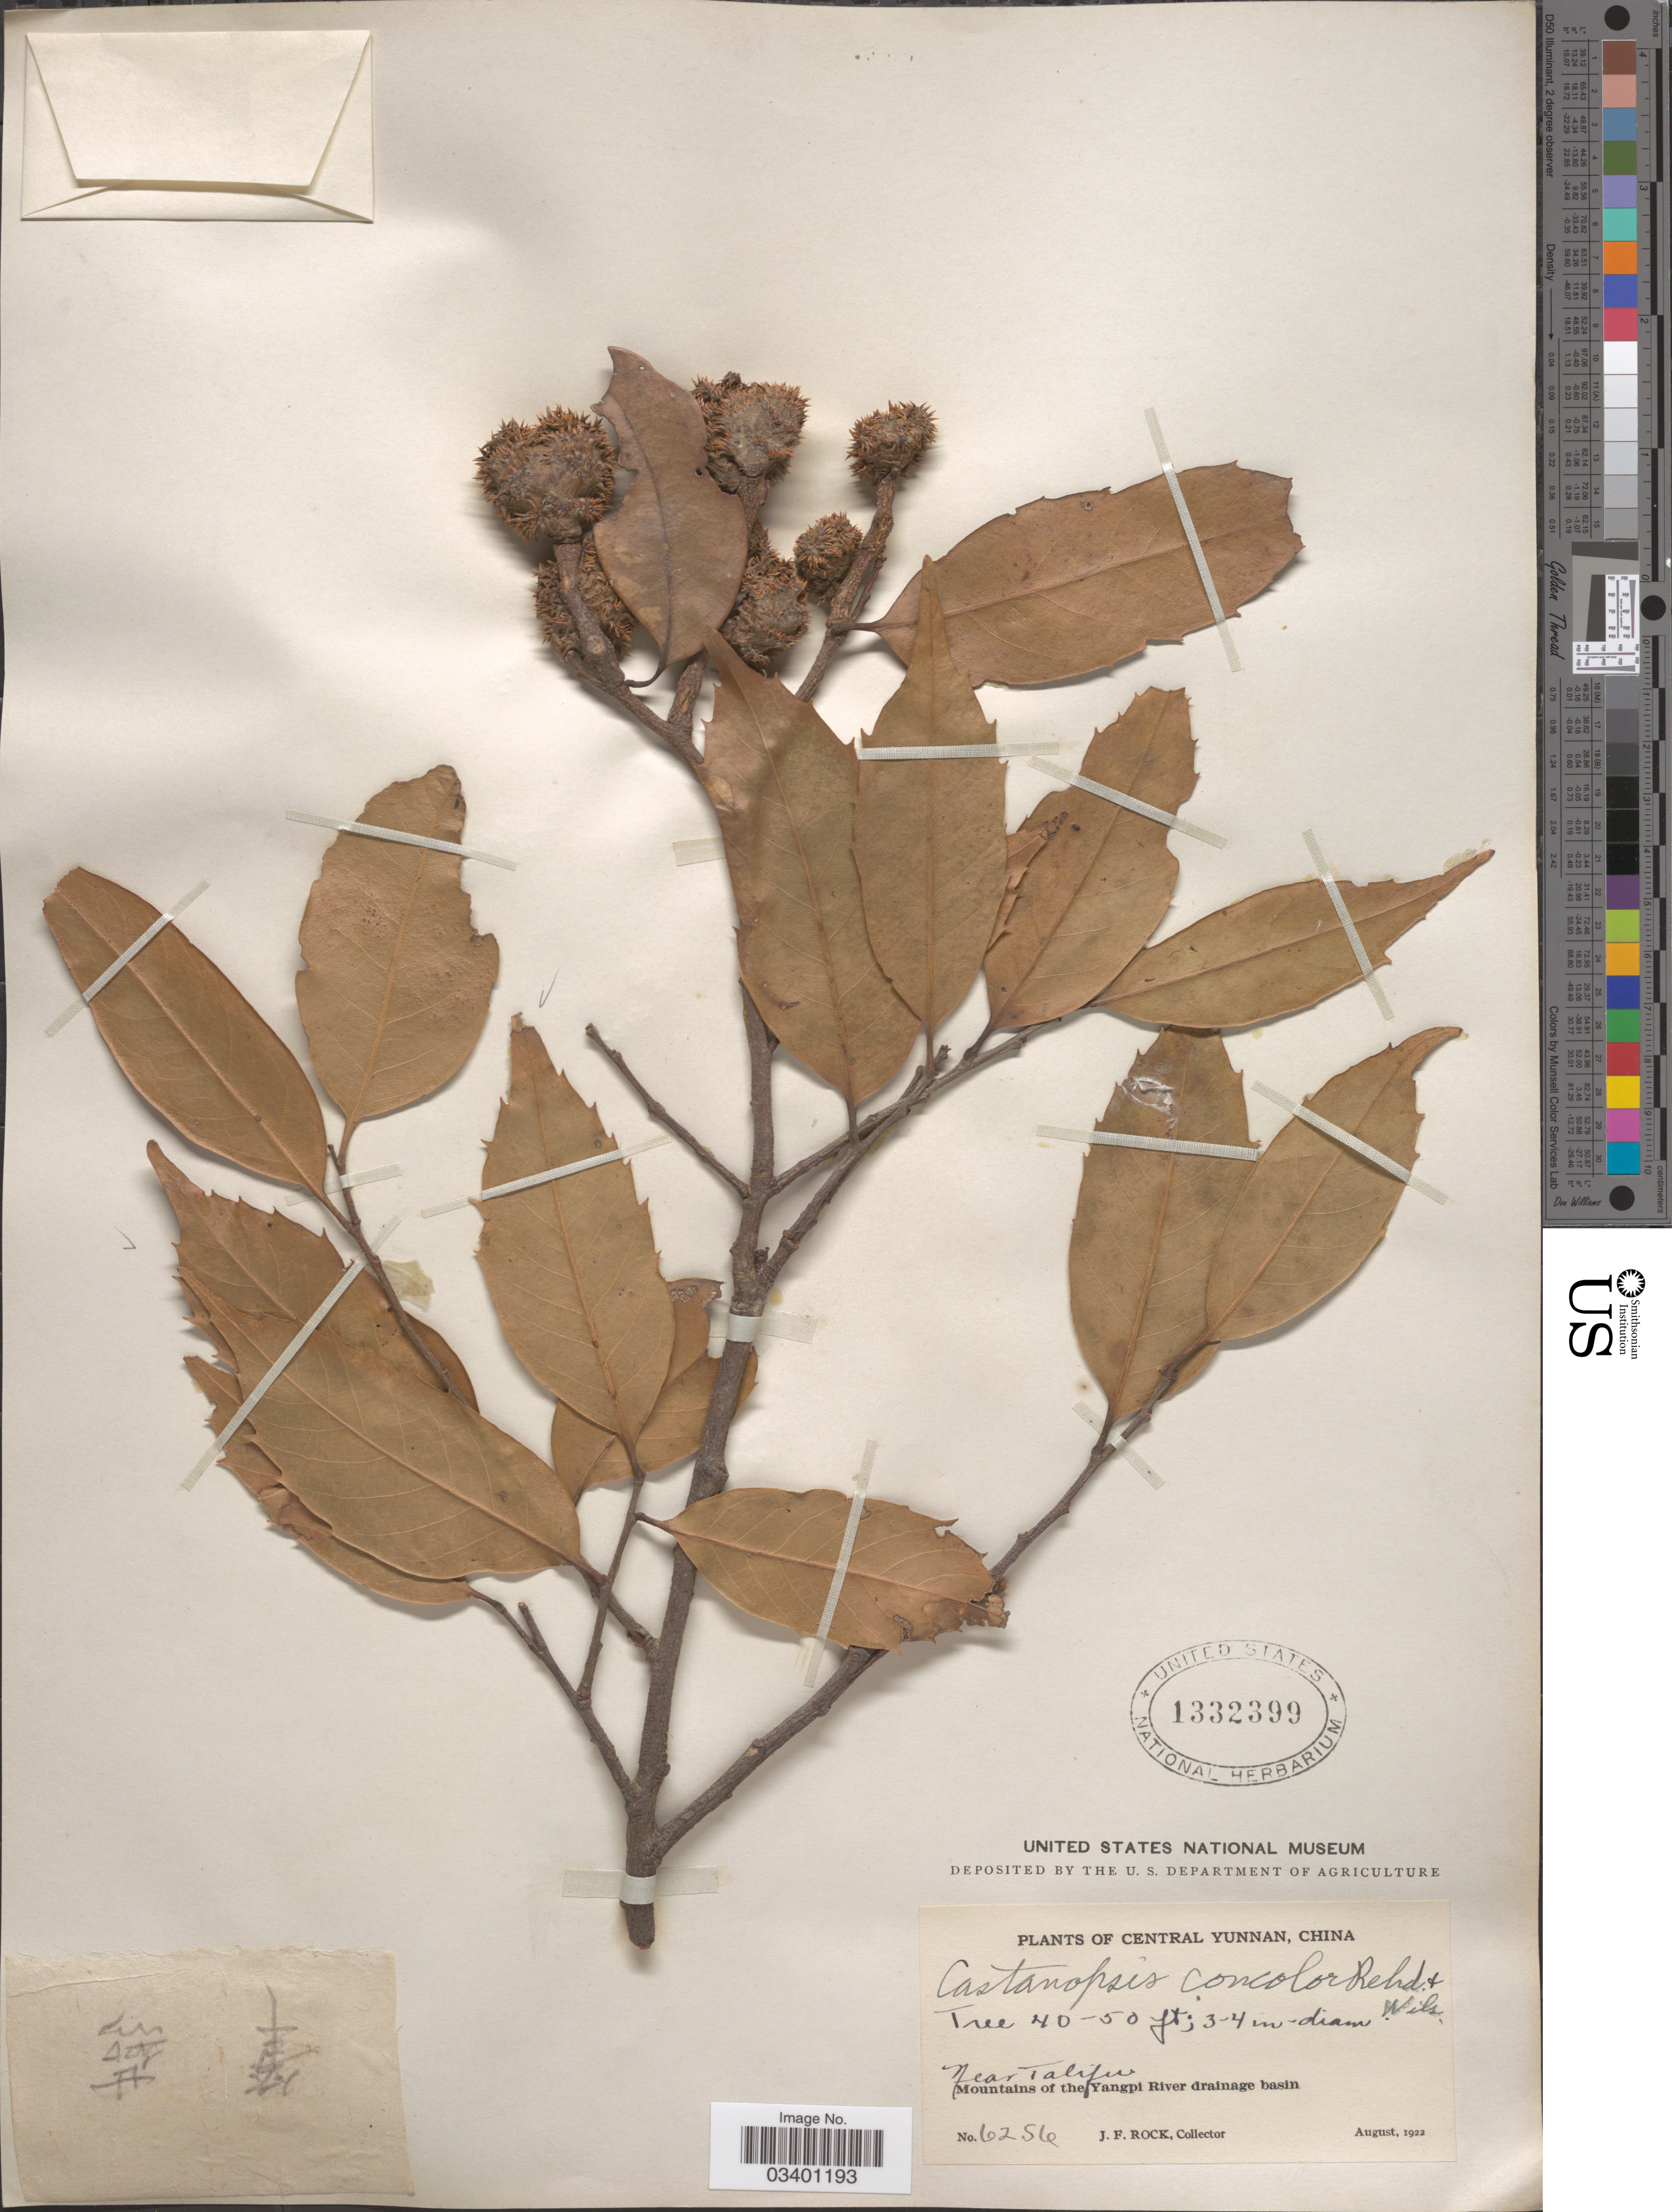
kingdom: Plantae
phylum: Tracheophyta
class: Magnoliopsida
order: Fagales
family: Fagaceae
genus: Castanopsis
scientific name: Castanopsis orthacantha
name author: Franch.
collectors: J. Rock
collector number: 6256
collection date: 1922-08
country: China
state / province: Yunnan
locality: Central Yunnan, Near Talifu, Mountains of the Yangpi River drainage basin.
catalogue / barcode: US 1332399